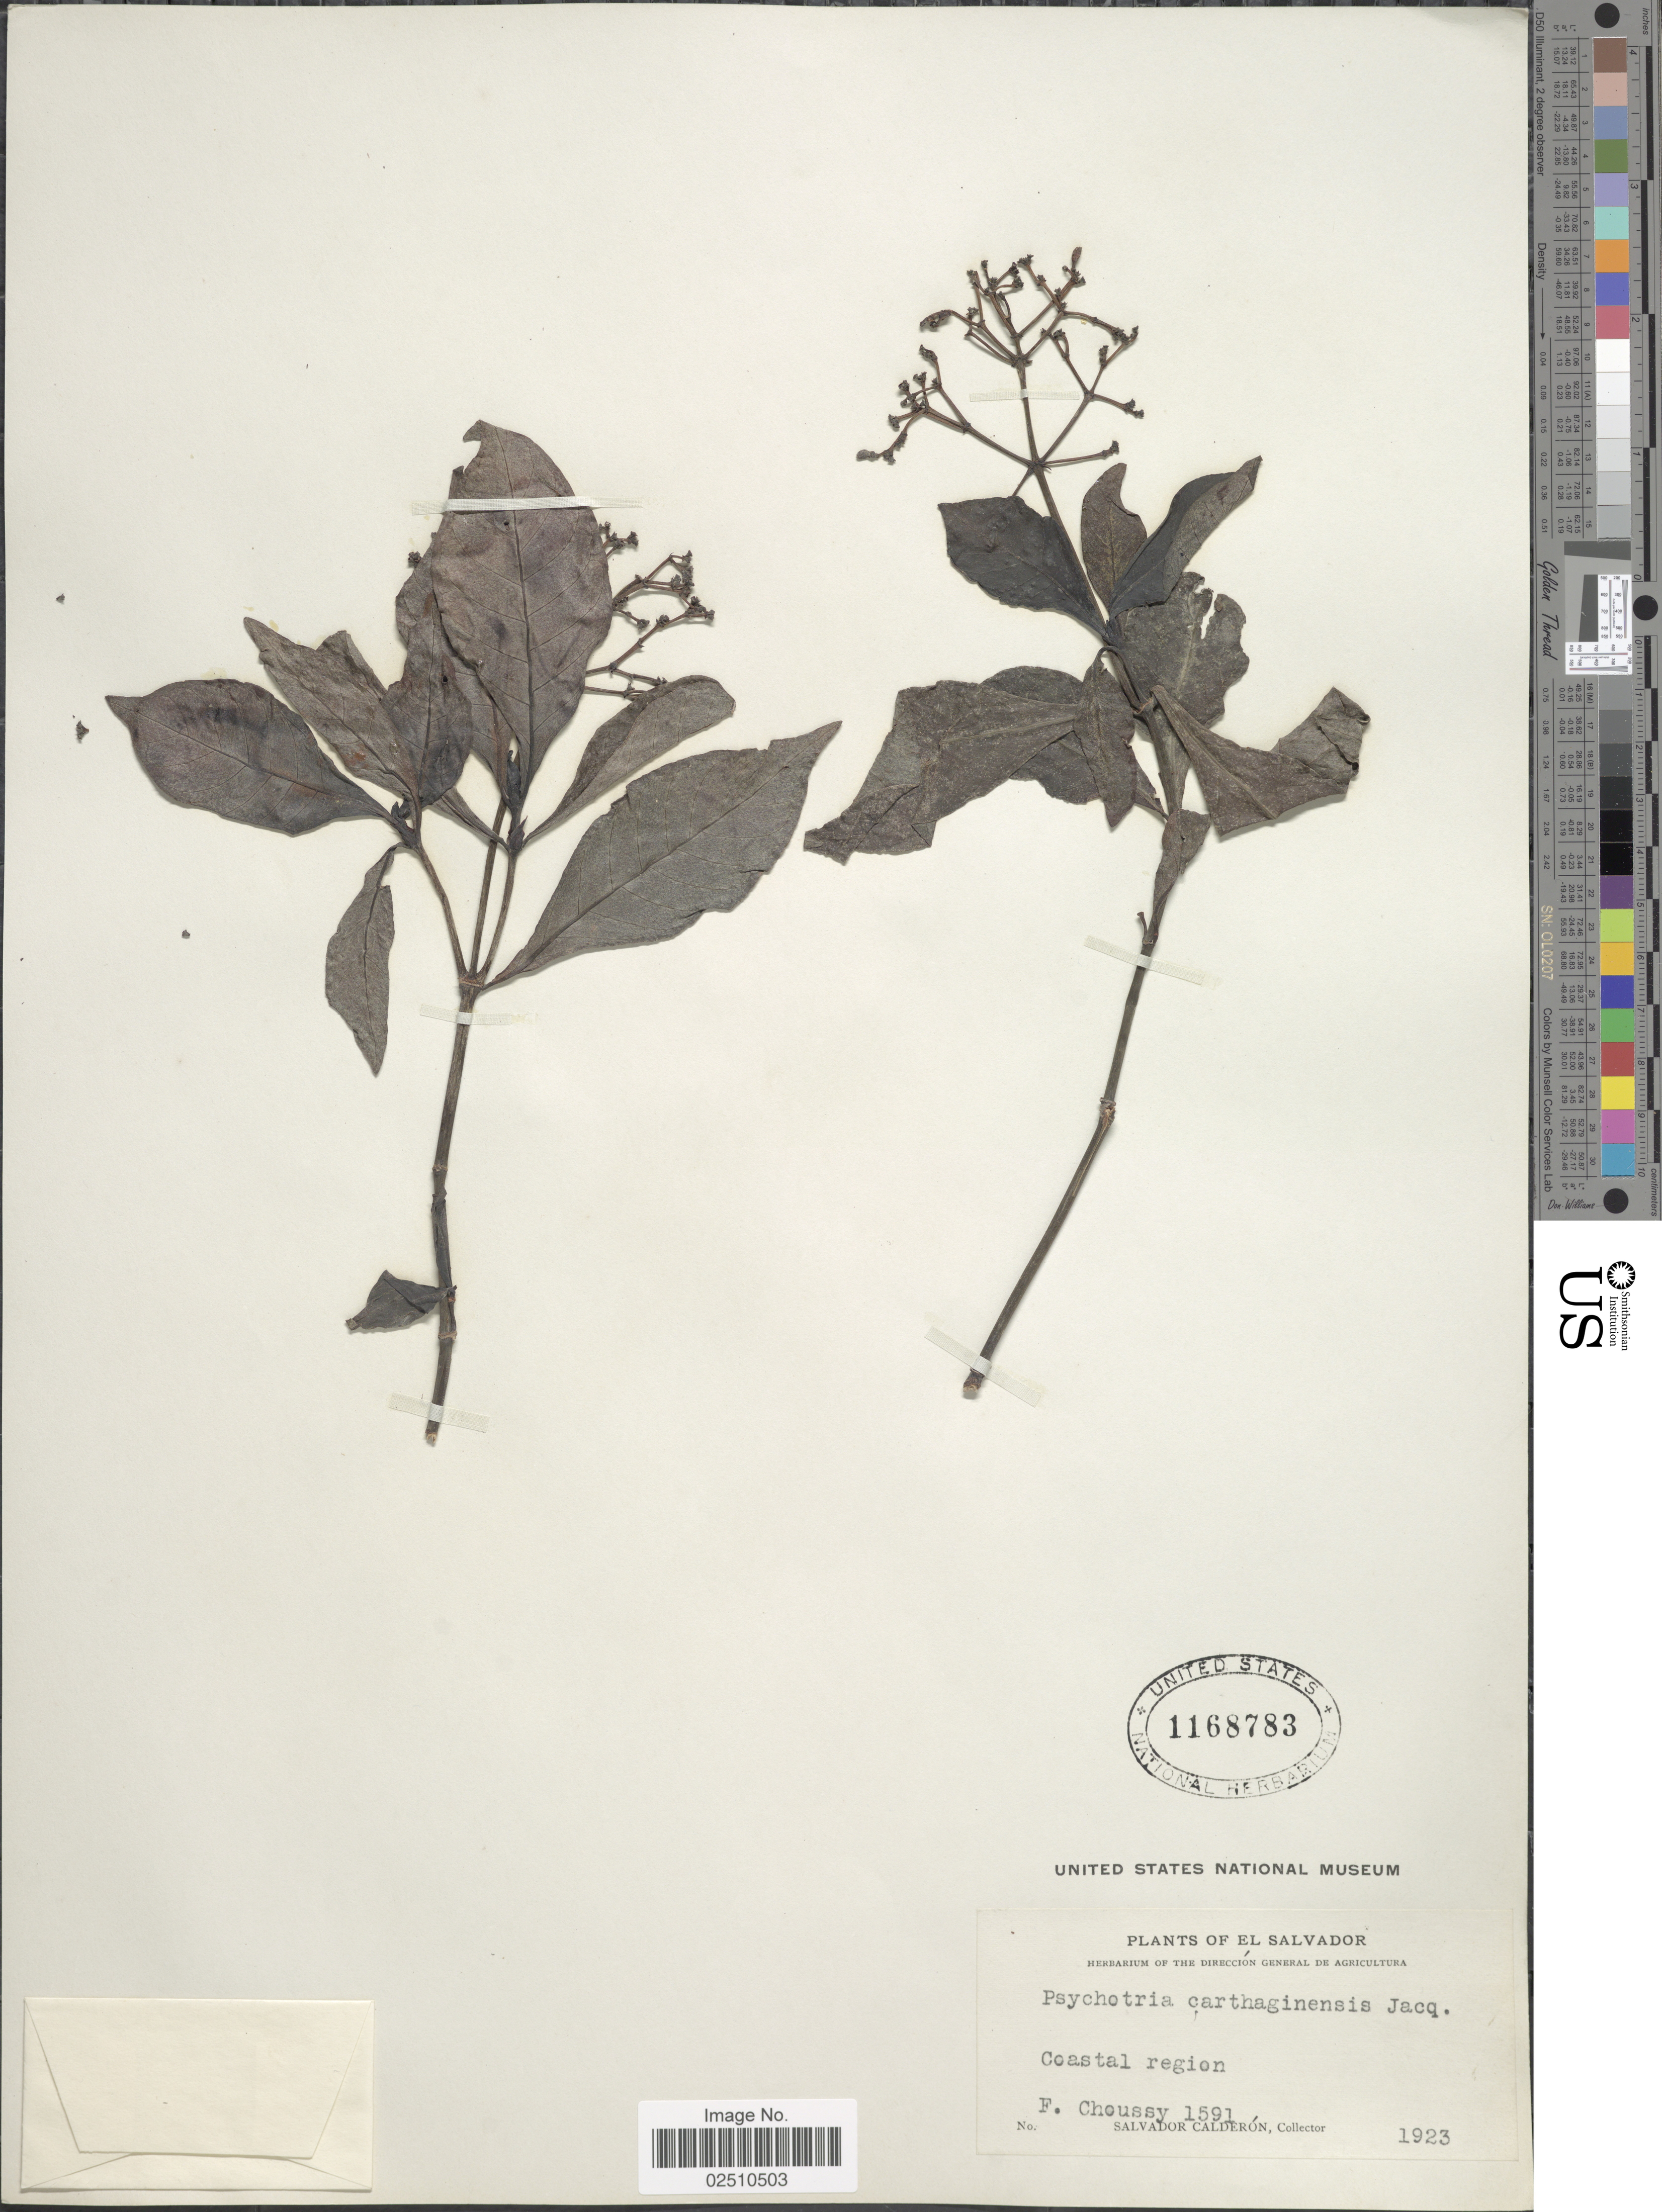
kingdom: Plantae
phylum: Tracheophyta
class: Magnoliopsida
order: Gentianales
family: Rubiaceae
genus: Psychotria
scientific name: Psychotria carthagenensis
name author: Jacq.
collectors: F. Choussy & S. Calderón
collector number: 1591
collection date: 1923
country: El Salvador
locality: Coastal region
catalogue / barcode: US 1168783